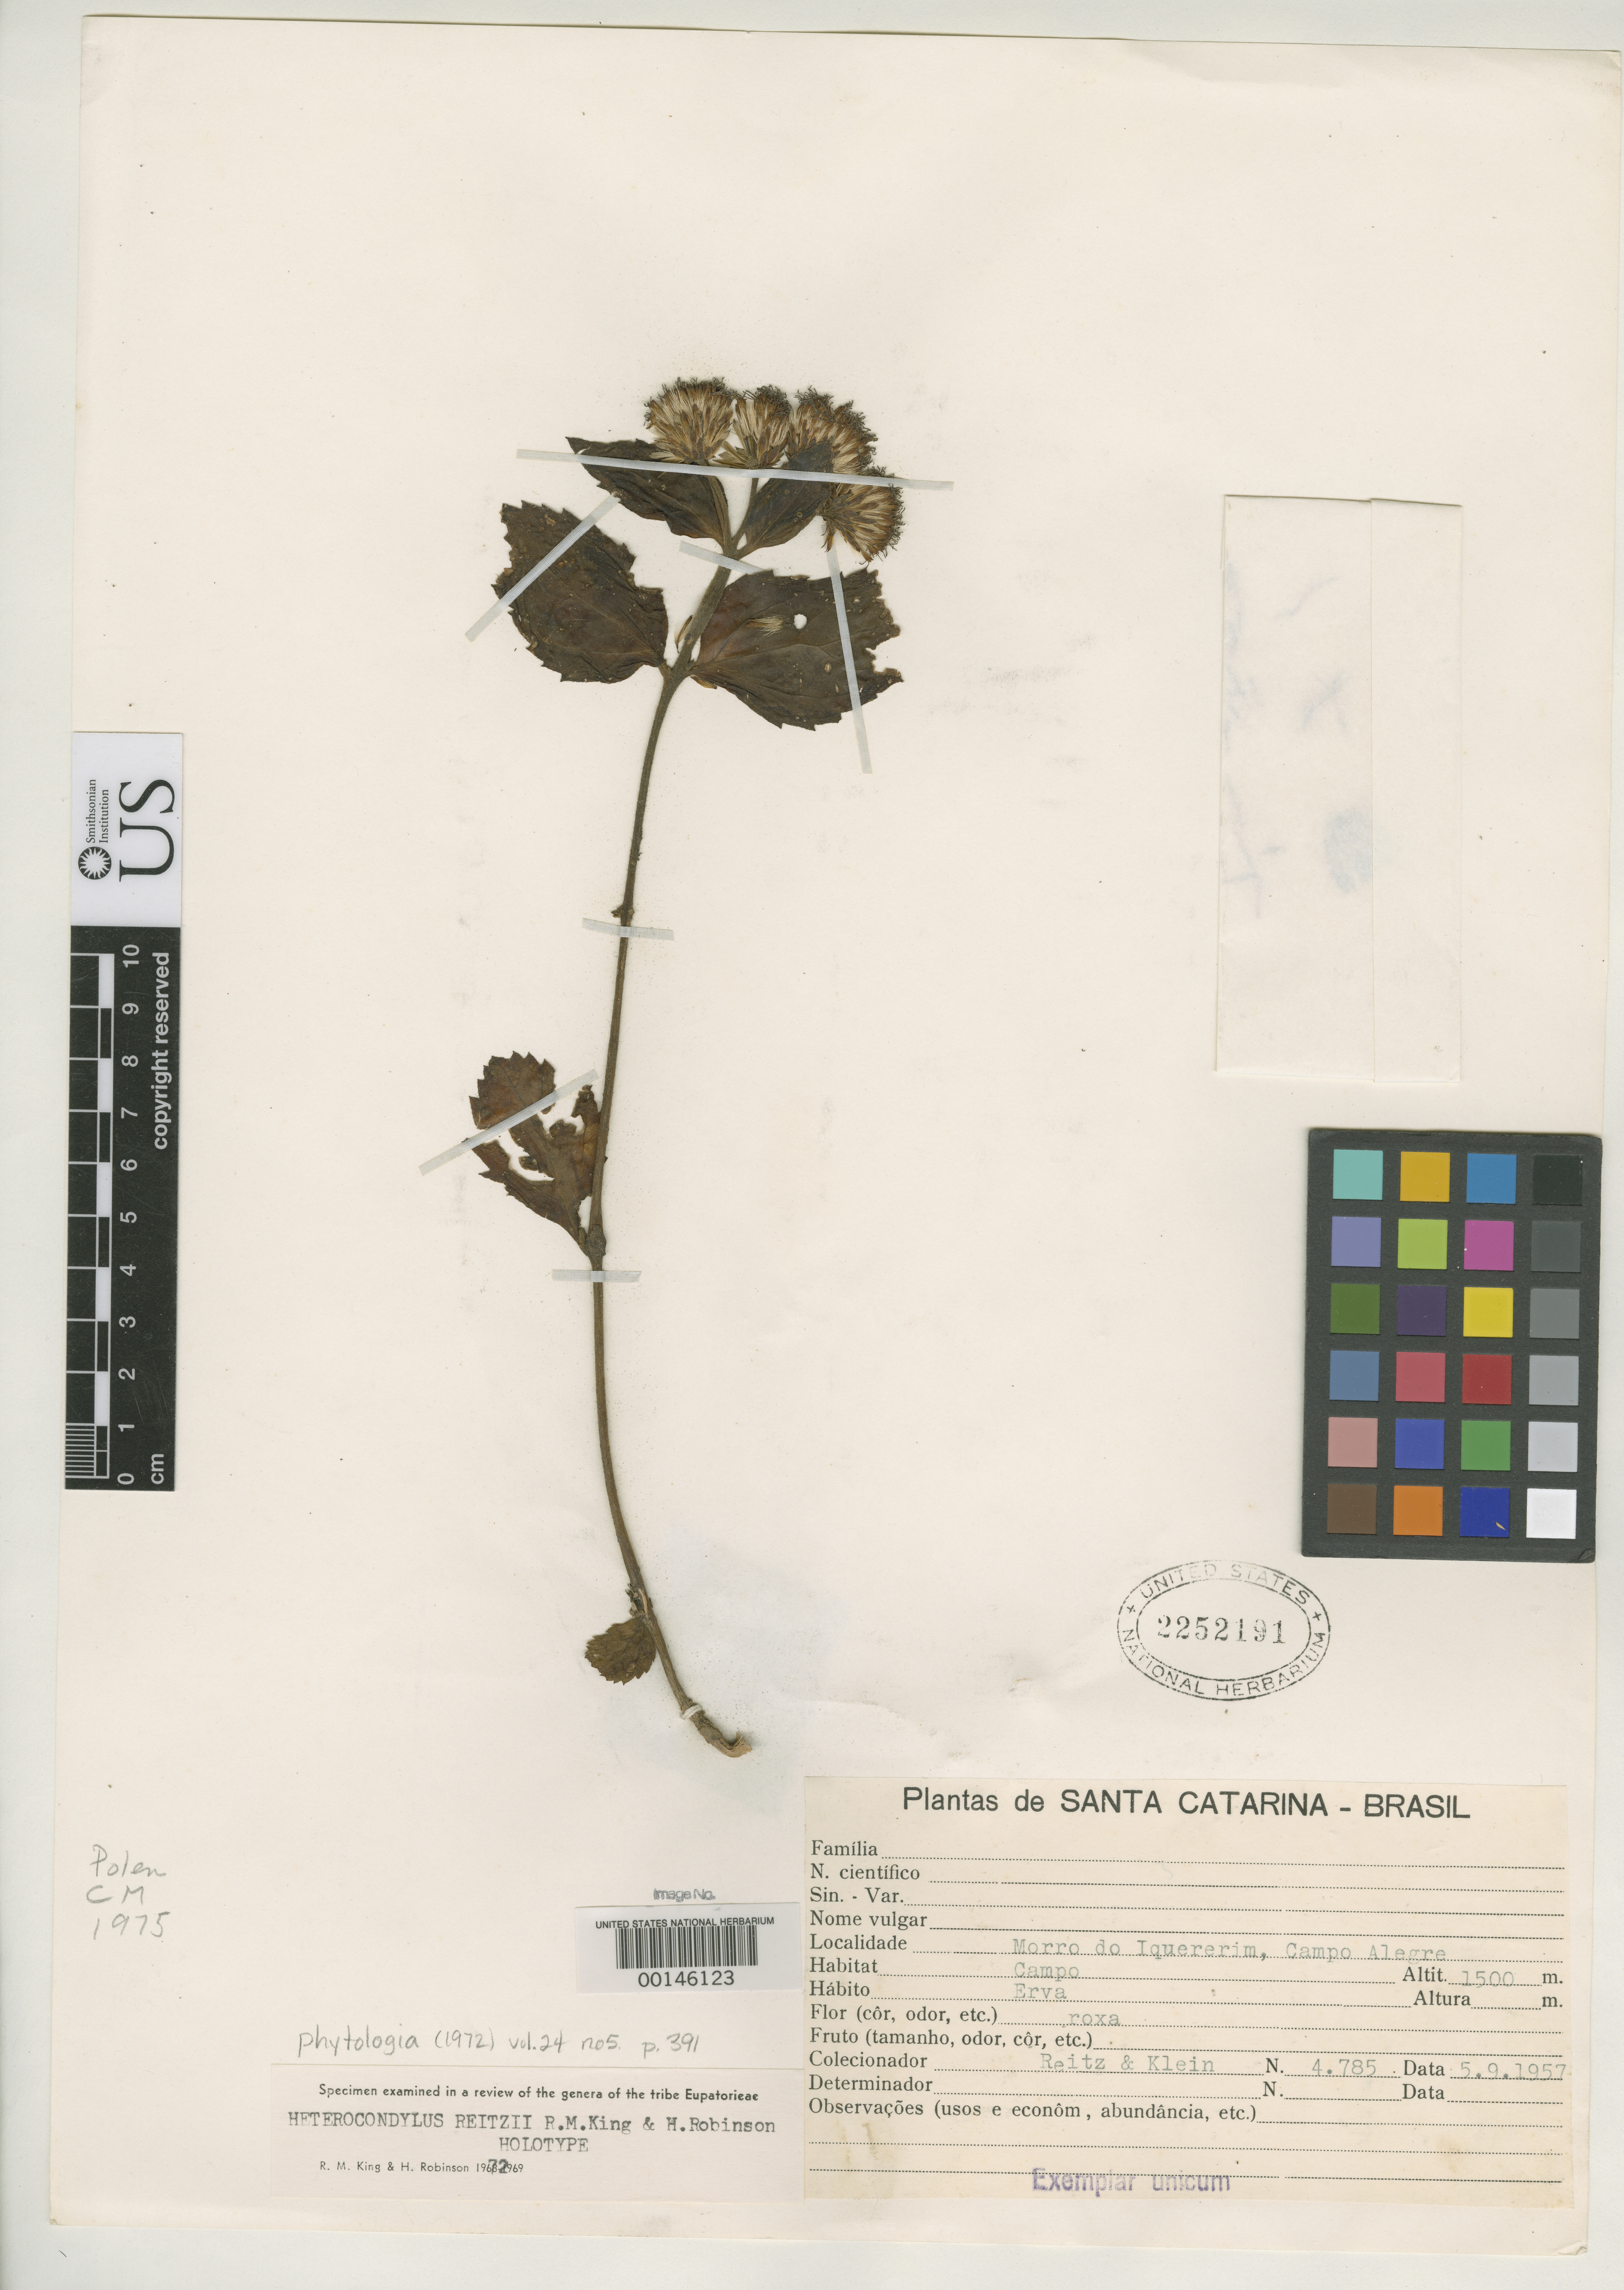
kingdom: Plantae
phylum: Tracheophyta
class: Magnoliopsida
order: Asterales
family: Asteraceae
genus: Heterocondylus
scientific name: Heterocondylus reitzii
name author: R.M. King & H. Rob.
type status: Holotype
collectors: R. Reitz & R. M. Klein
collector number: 4785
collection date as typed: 05 Sep 1957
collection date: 1957-09-05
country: Brazil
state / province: Santa Catarina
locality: Morro do Iquererim, Campo Alegre.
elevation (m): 1500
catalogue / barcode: US 2252191